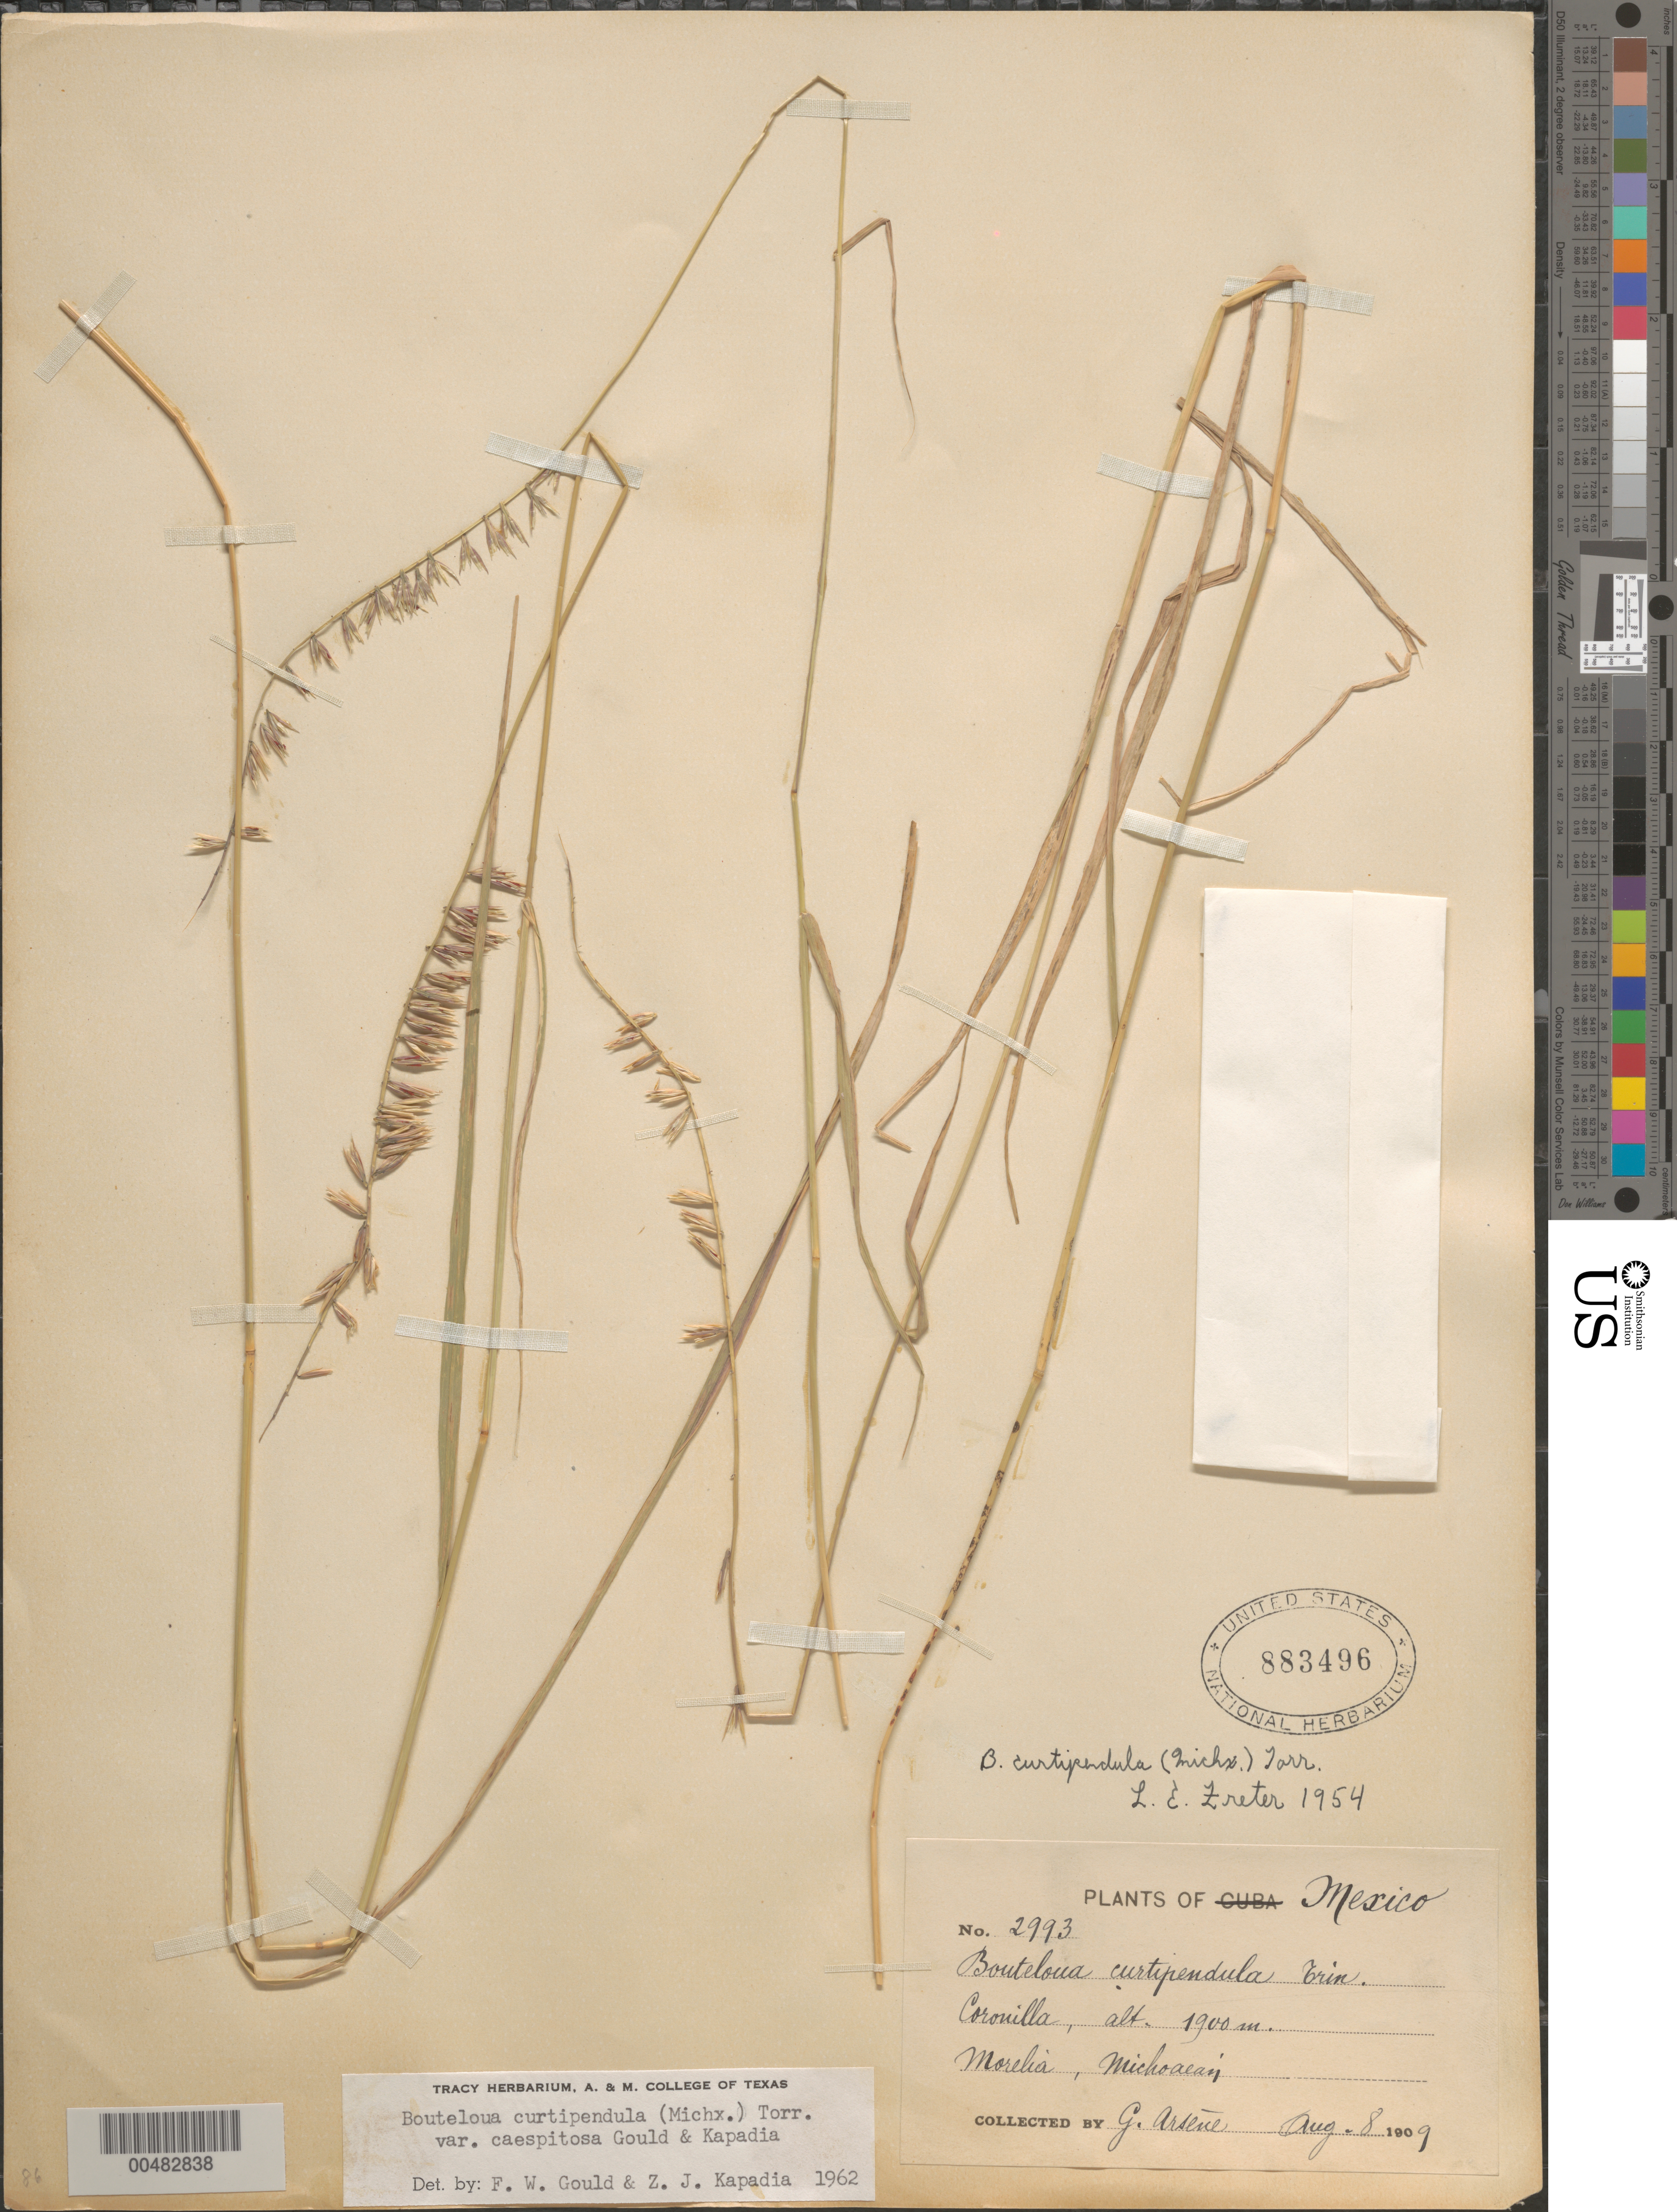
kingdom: Plantae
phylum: Tracheophyta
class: Liliopsida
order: Poales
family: Poaceae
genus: Bouteloua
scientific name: Bouteloua curtipendula var. caespitosa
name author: Gould & Kapadia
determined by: Gould, F. W.; Kapadia, Zarir J.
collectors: Bro. G. Arsène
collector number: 2993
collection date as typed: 8 Aug 1909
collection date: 1909-08-08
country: Mexico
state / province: Michoacán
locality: Morelia, Coronilla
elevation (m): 1900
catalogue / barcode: US 883496